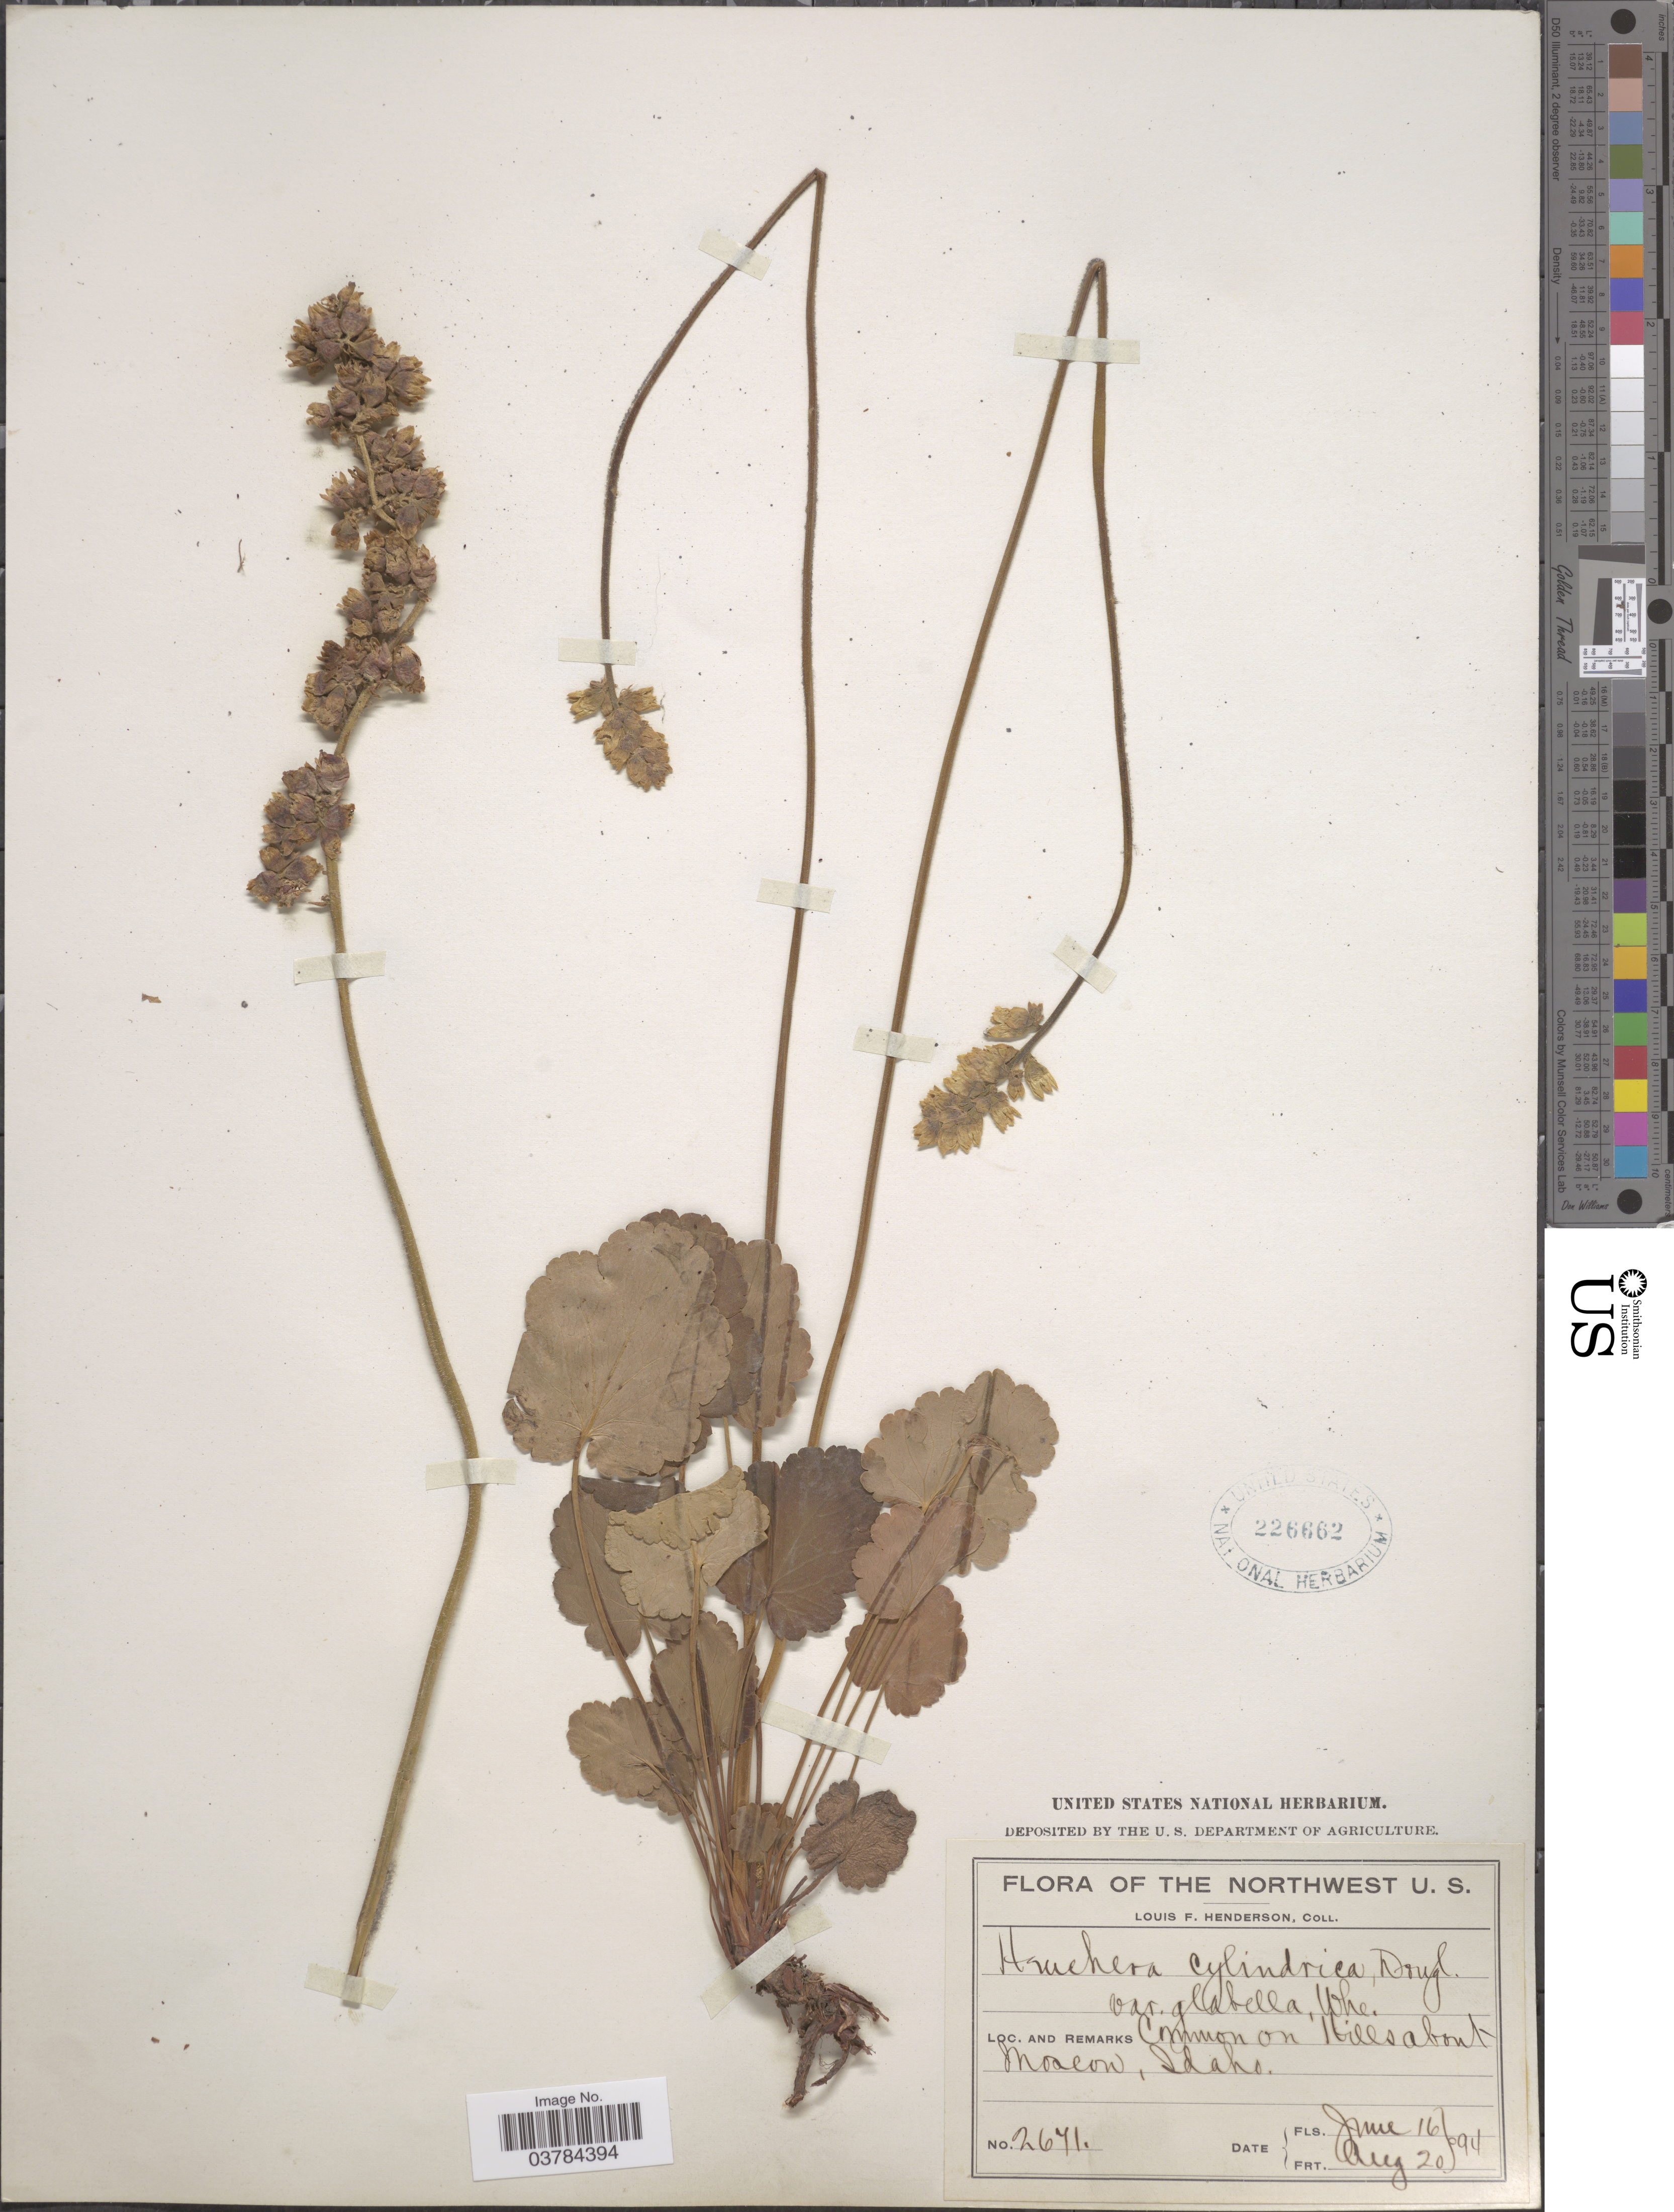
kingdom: Plantae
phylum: Tracheophyta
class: Magnoliopsida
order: Saxifragales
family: Saxifragaceae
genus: Heuchera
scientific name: Heuchera cylindrica var. glabella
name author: (Torr. & A. Gray) Wheelock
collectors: L. Henderson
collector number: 2671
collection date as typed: Transcribed d/m/y: 16/6/94 to 20/8/94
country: United States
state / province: Idaho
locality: The Northwest U.S. On Hills about Moscow.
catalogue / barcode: US 226662